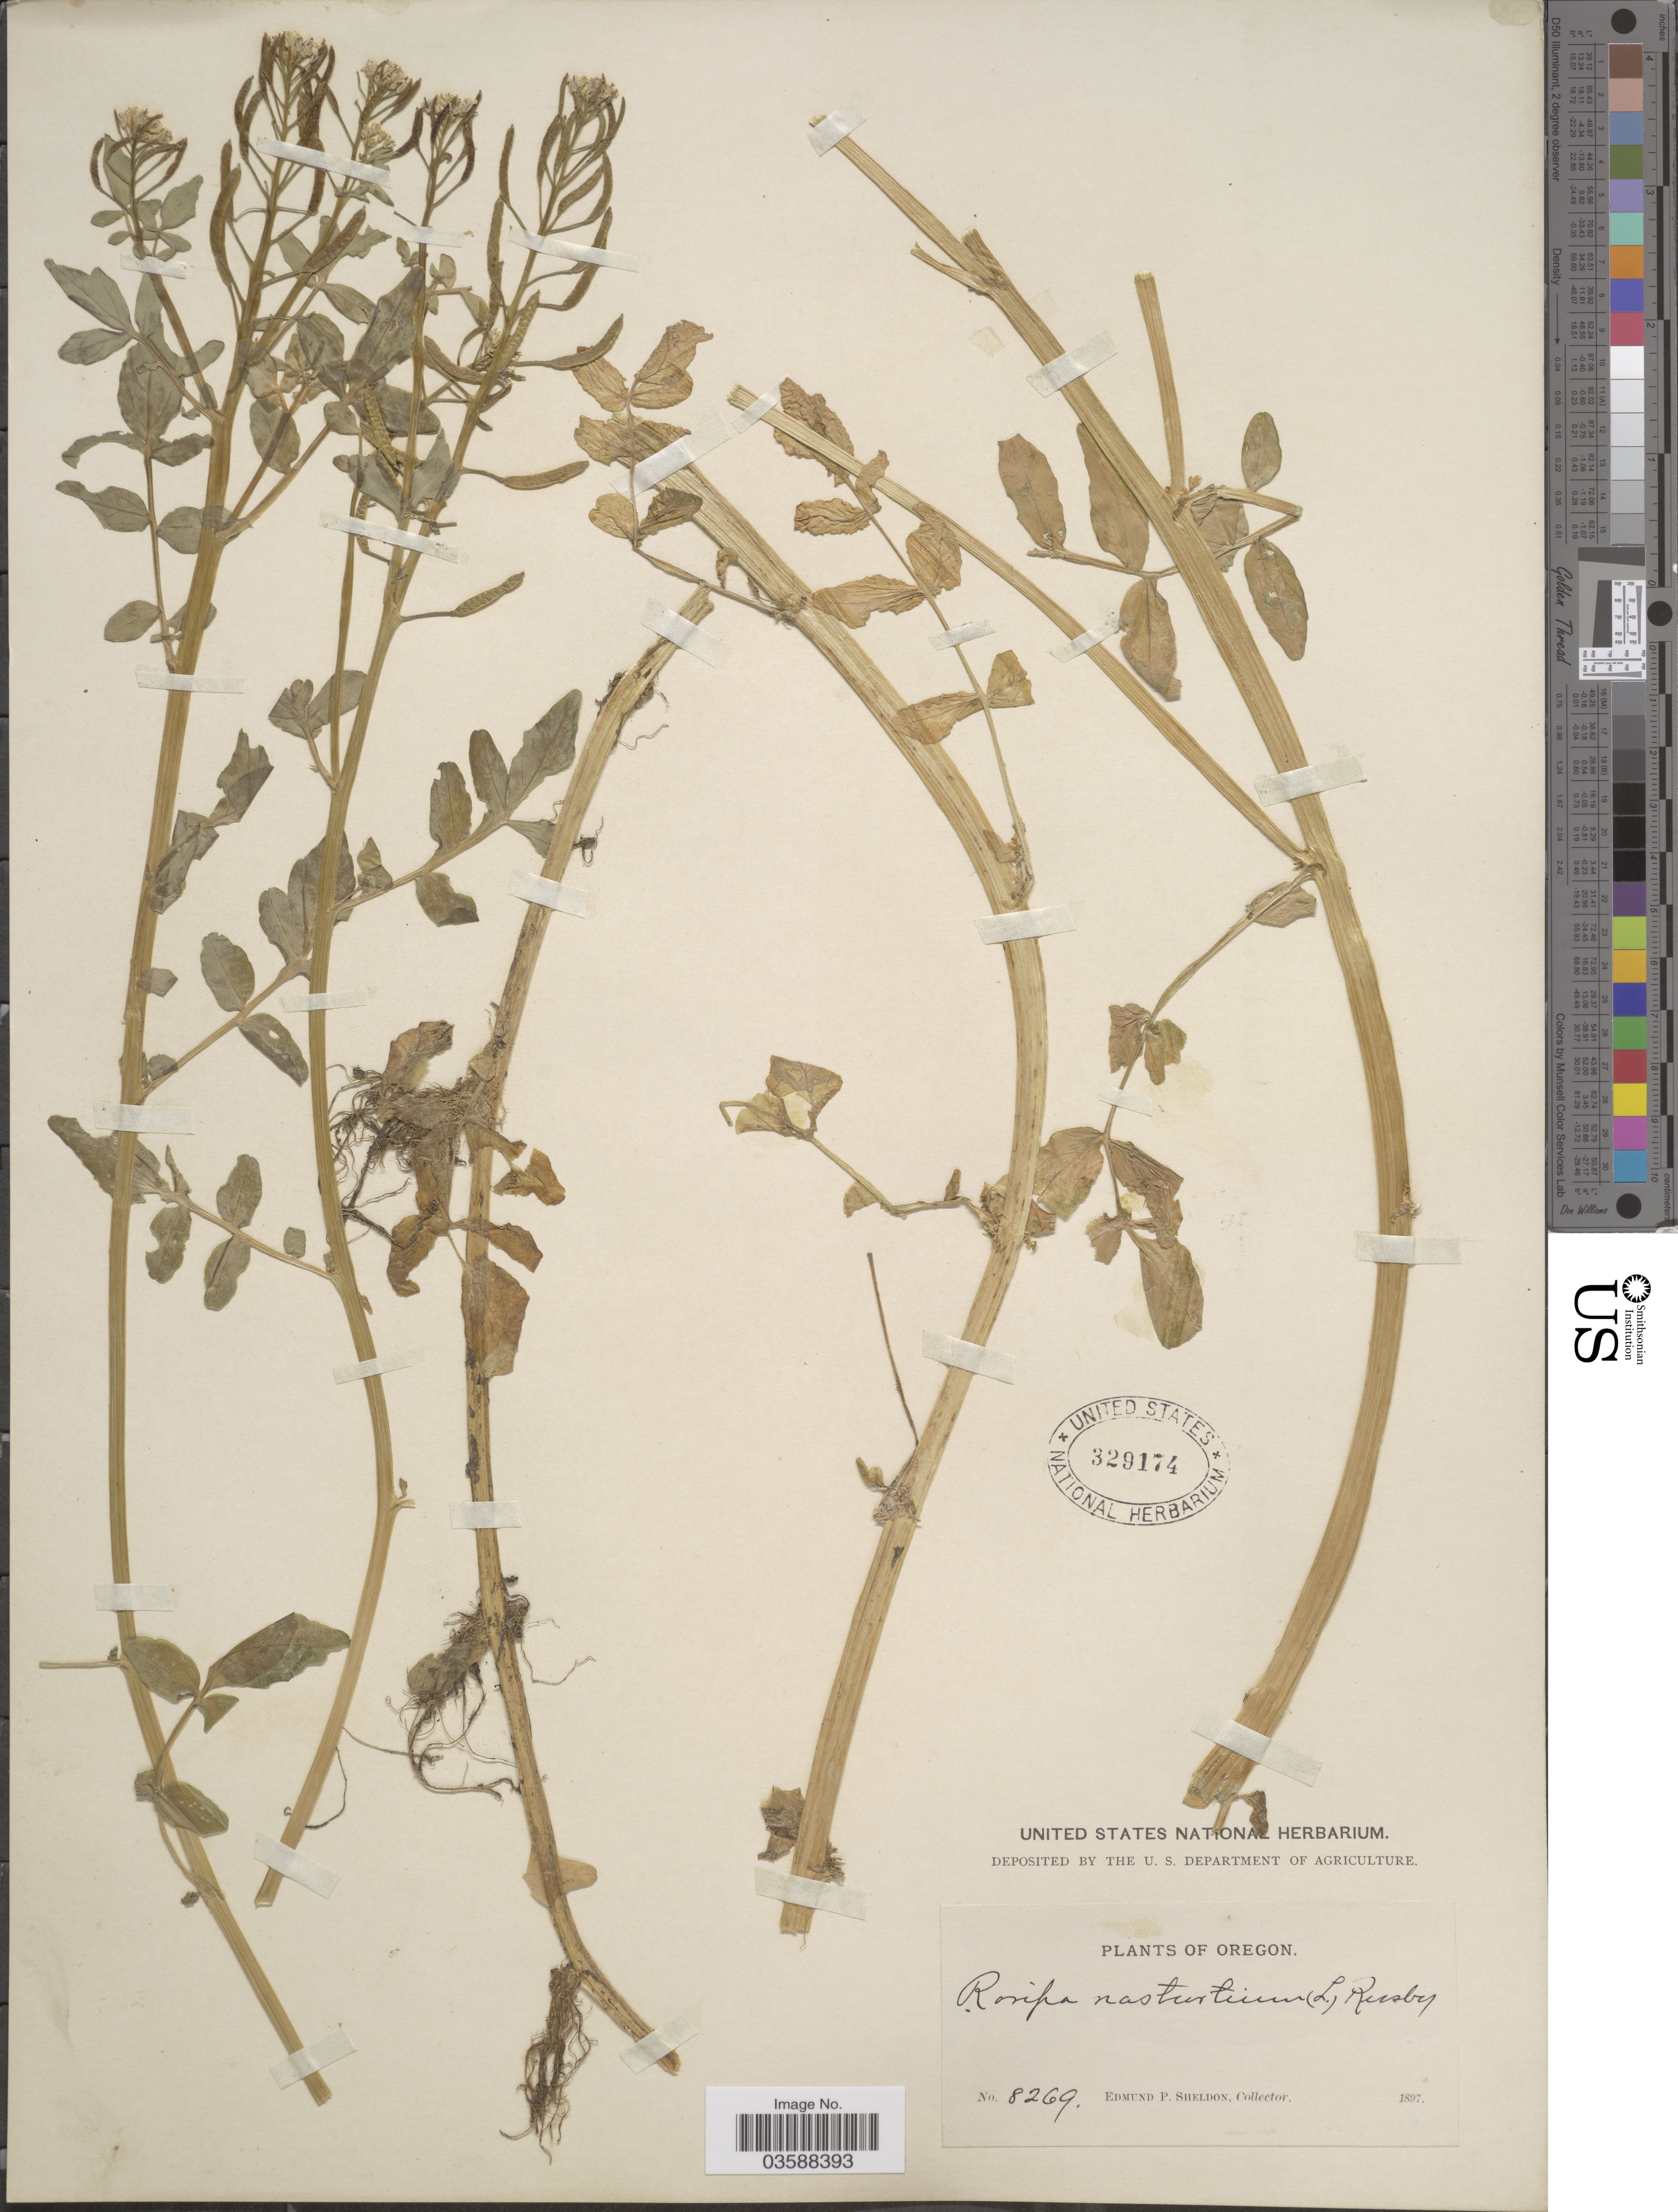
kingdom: Plantae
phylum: Tracheophyta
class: Magnoliopsida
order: Brassicales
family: Brassicaceae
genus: Nasturtium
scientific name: Nasturtium officinale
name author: R. Br.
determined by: Strong, M. T., (US), Smithsonian Institution - National Museum of Natural History (UNITED STATES)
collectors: E. P. Sheldon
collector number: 8269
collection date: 1897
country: United States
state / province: Oregon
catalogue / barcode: US 329174